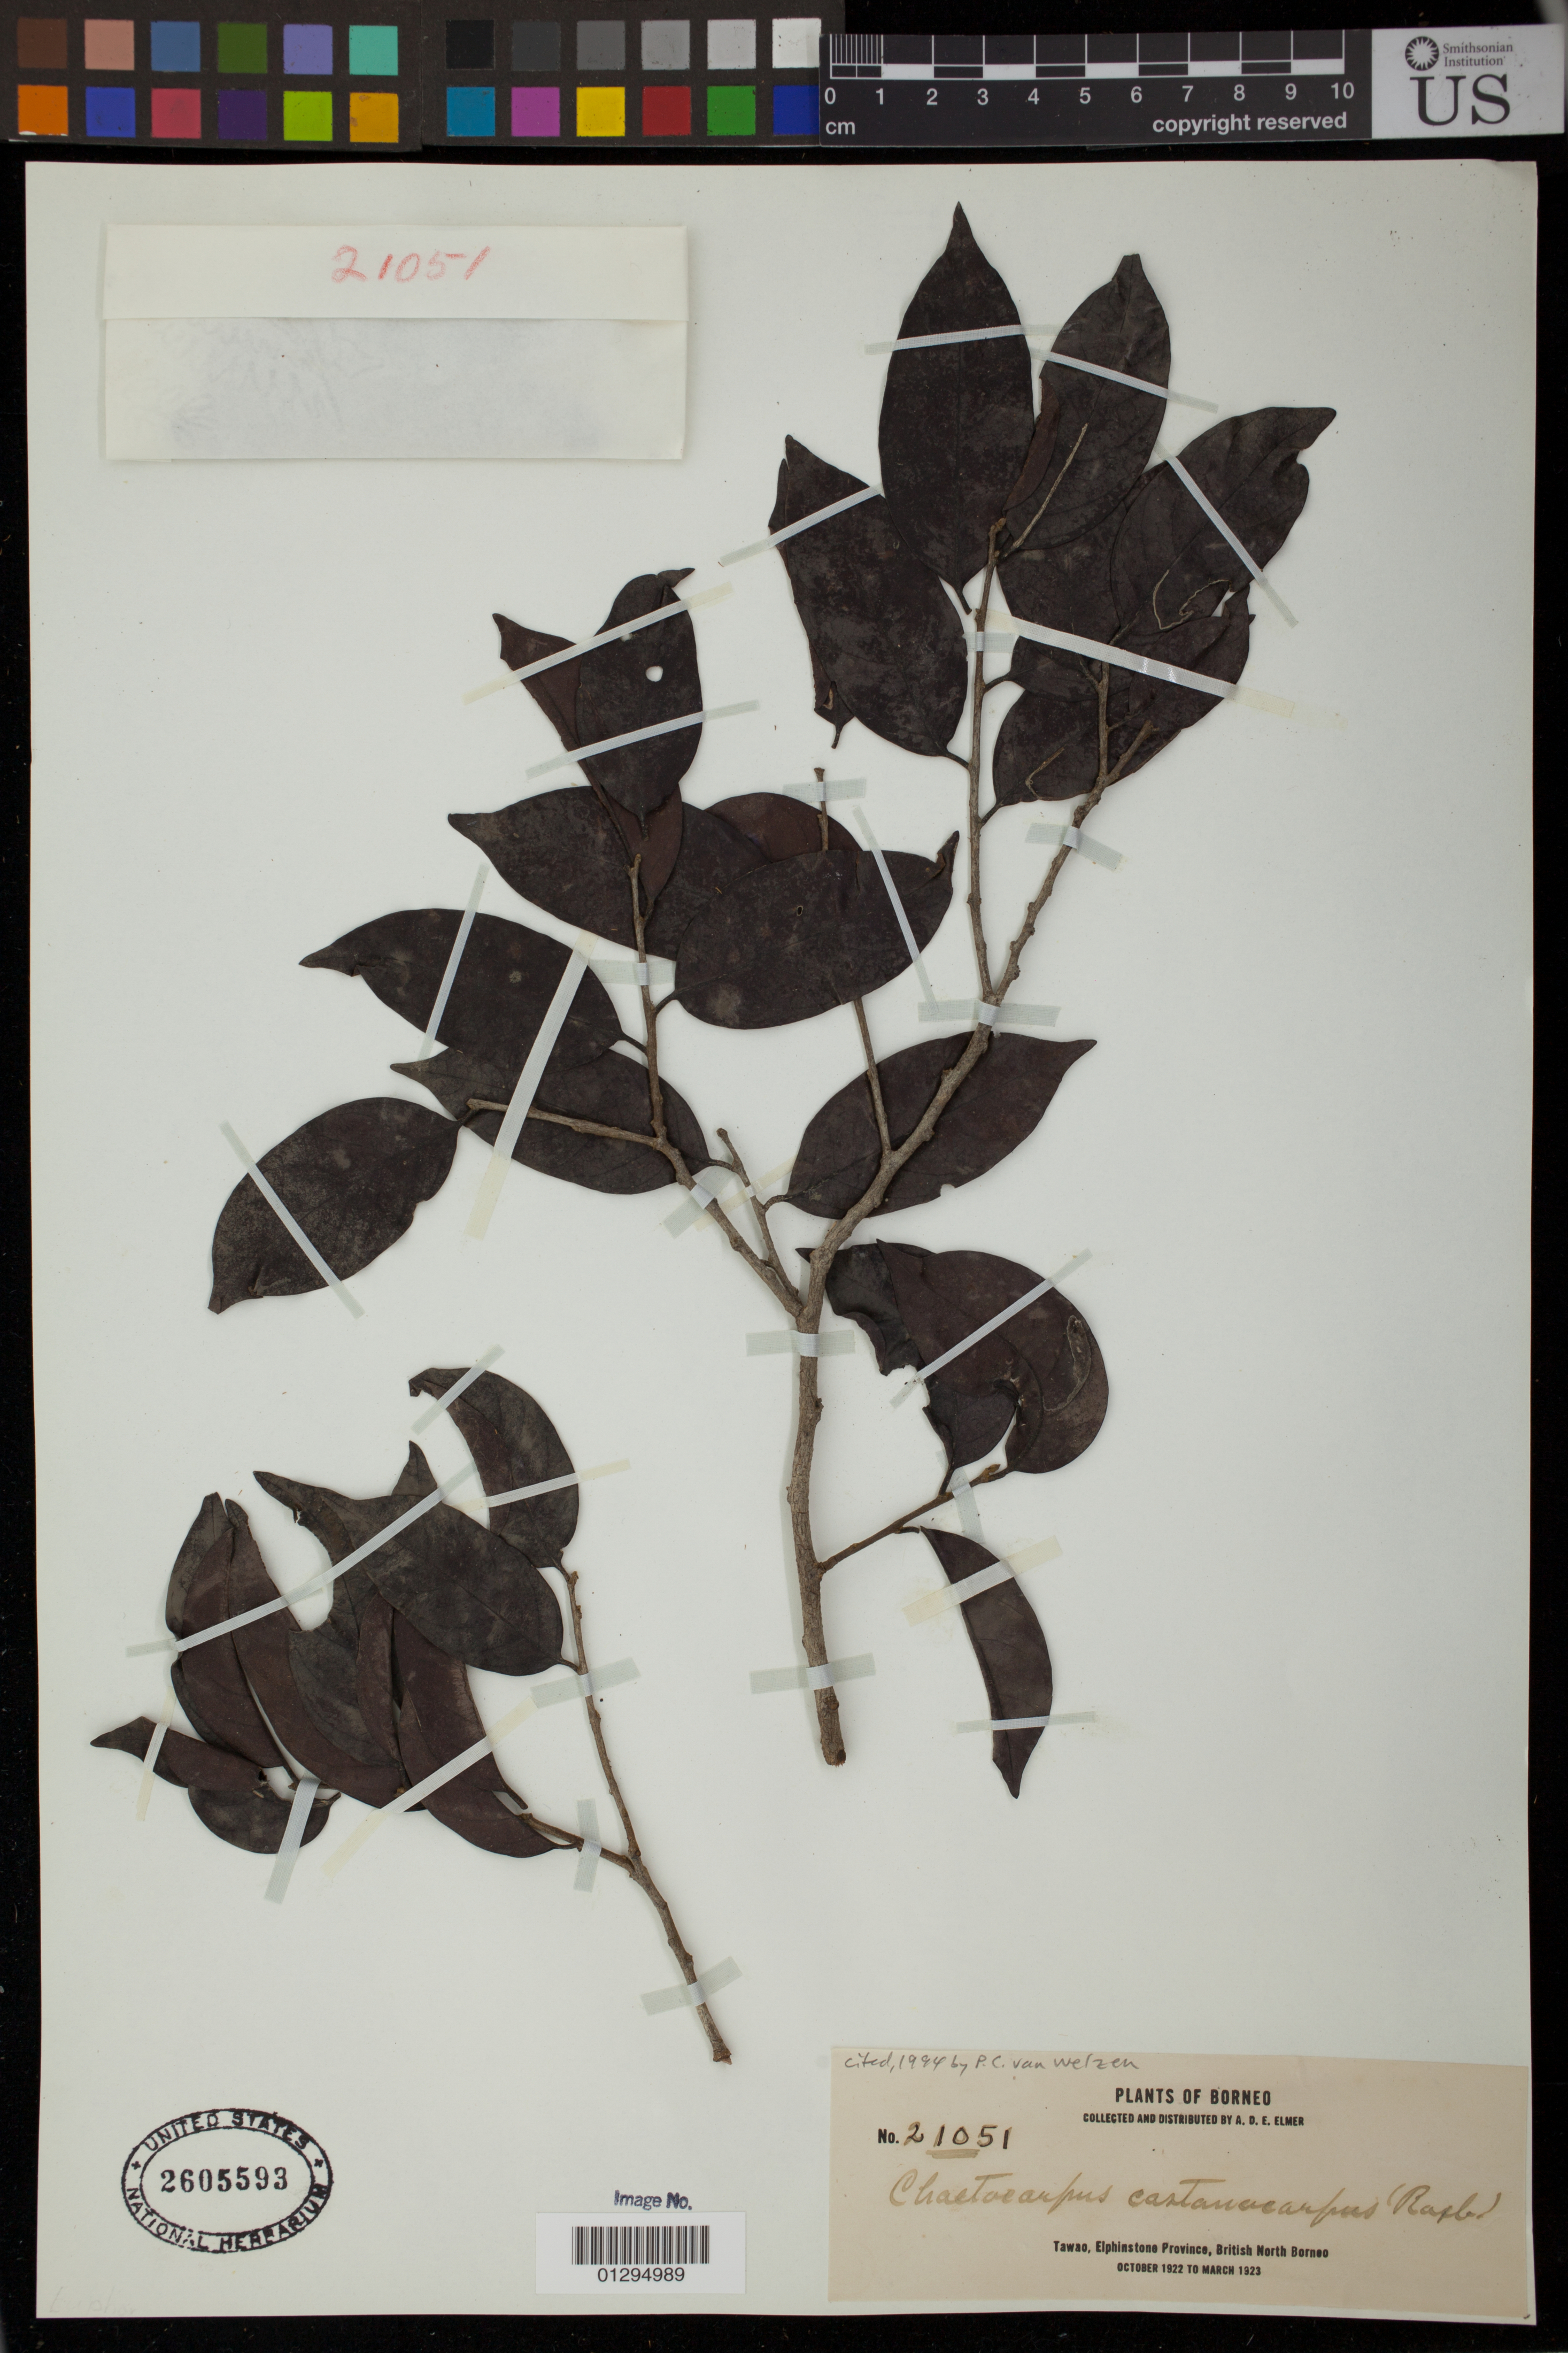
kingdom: Plantae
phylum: Tracheophyta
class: Magnoliopsida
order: Malpighiales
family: Peraceae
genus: Chaetocarpus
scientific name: Chaetocarpus castanocarpus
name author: (Roxb.) Thwaites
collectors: A. D. E. Elmer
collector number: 21051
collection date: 1922-10/1923-03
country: Indonesia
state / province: Sulawesi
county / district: Sulawesi Tengah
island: Sulawesi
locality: Tawao , Elphinstone Province, British North Borneo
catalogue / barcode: US 2605593